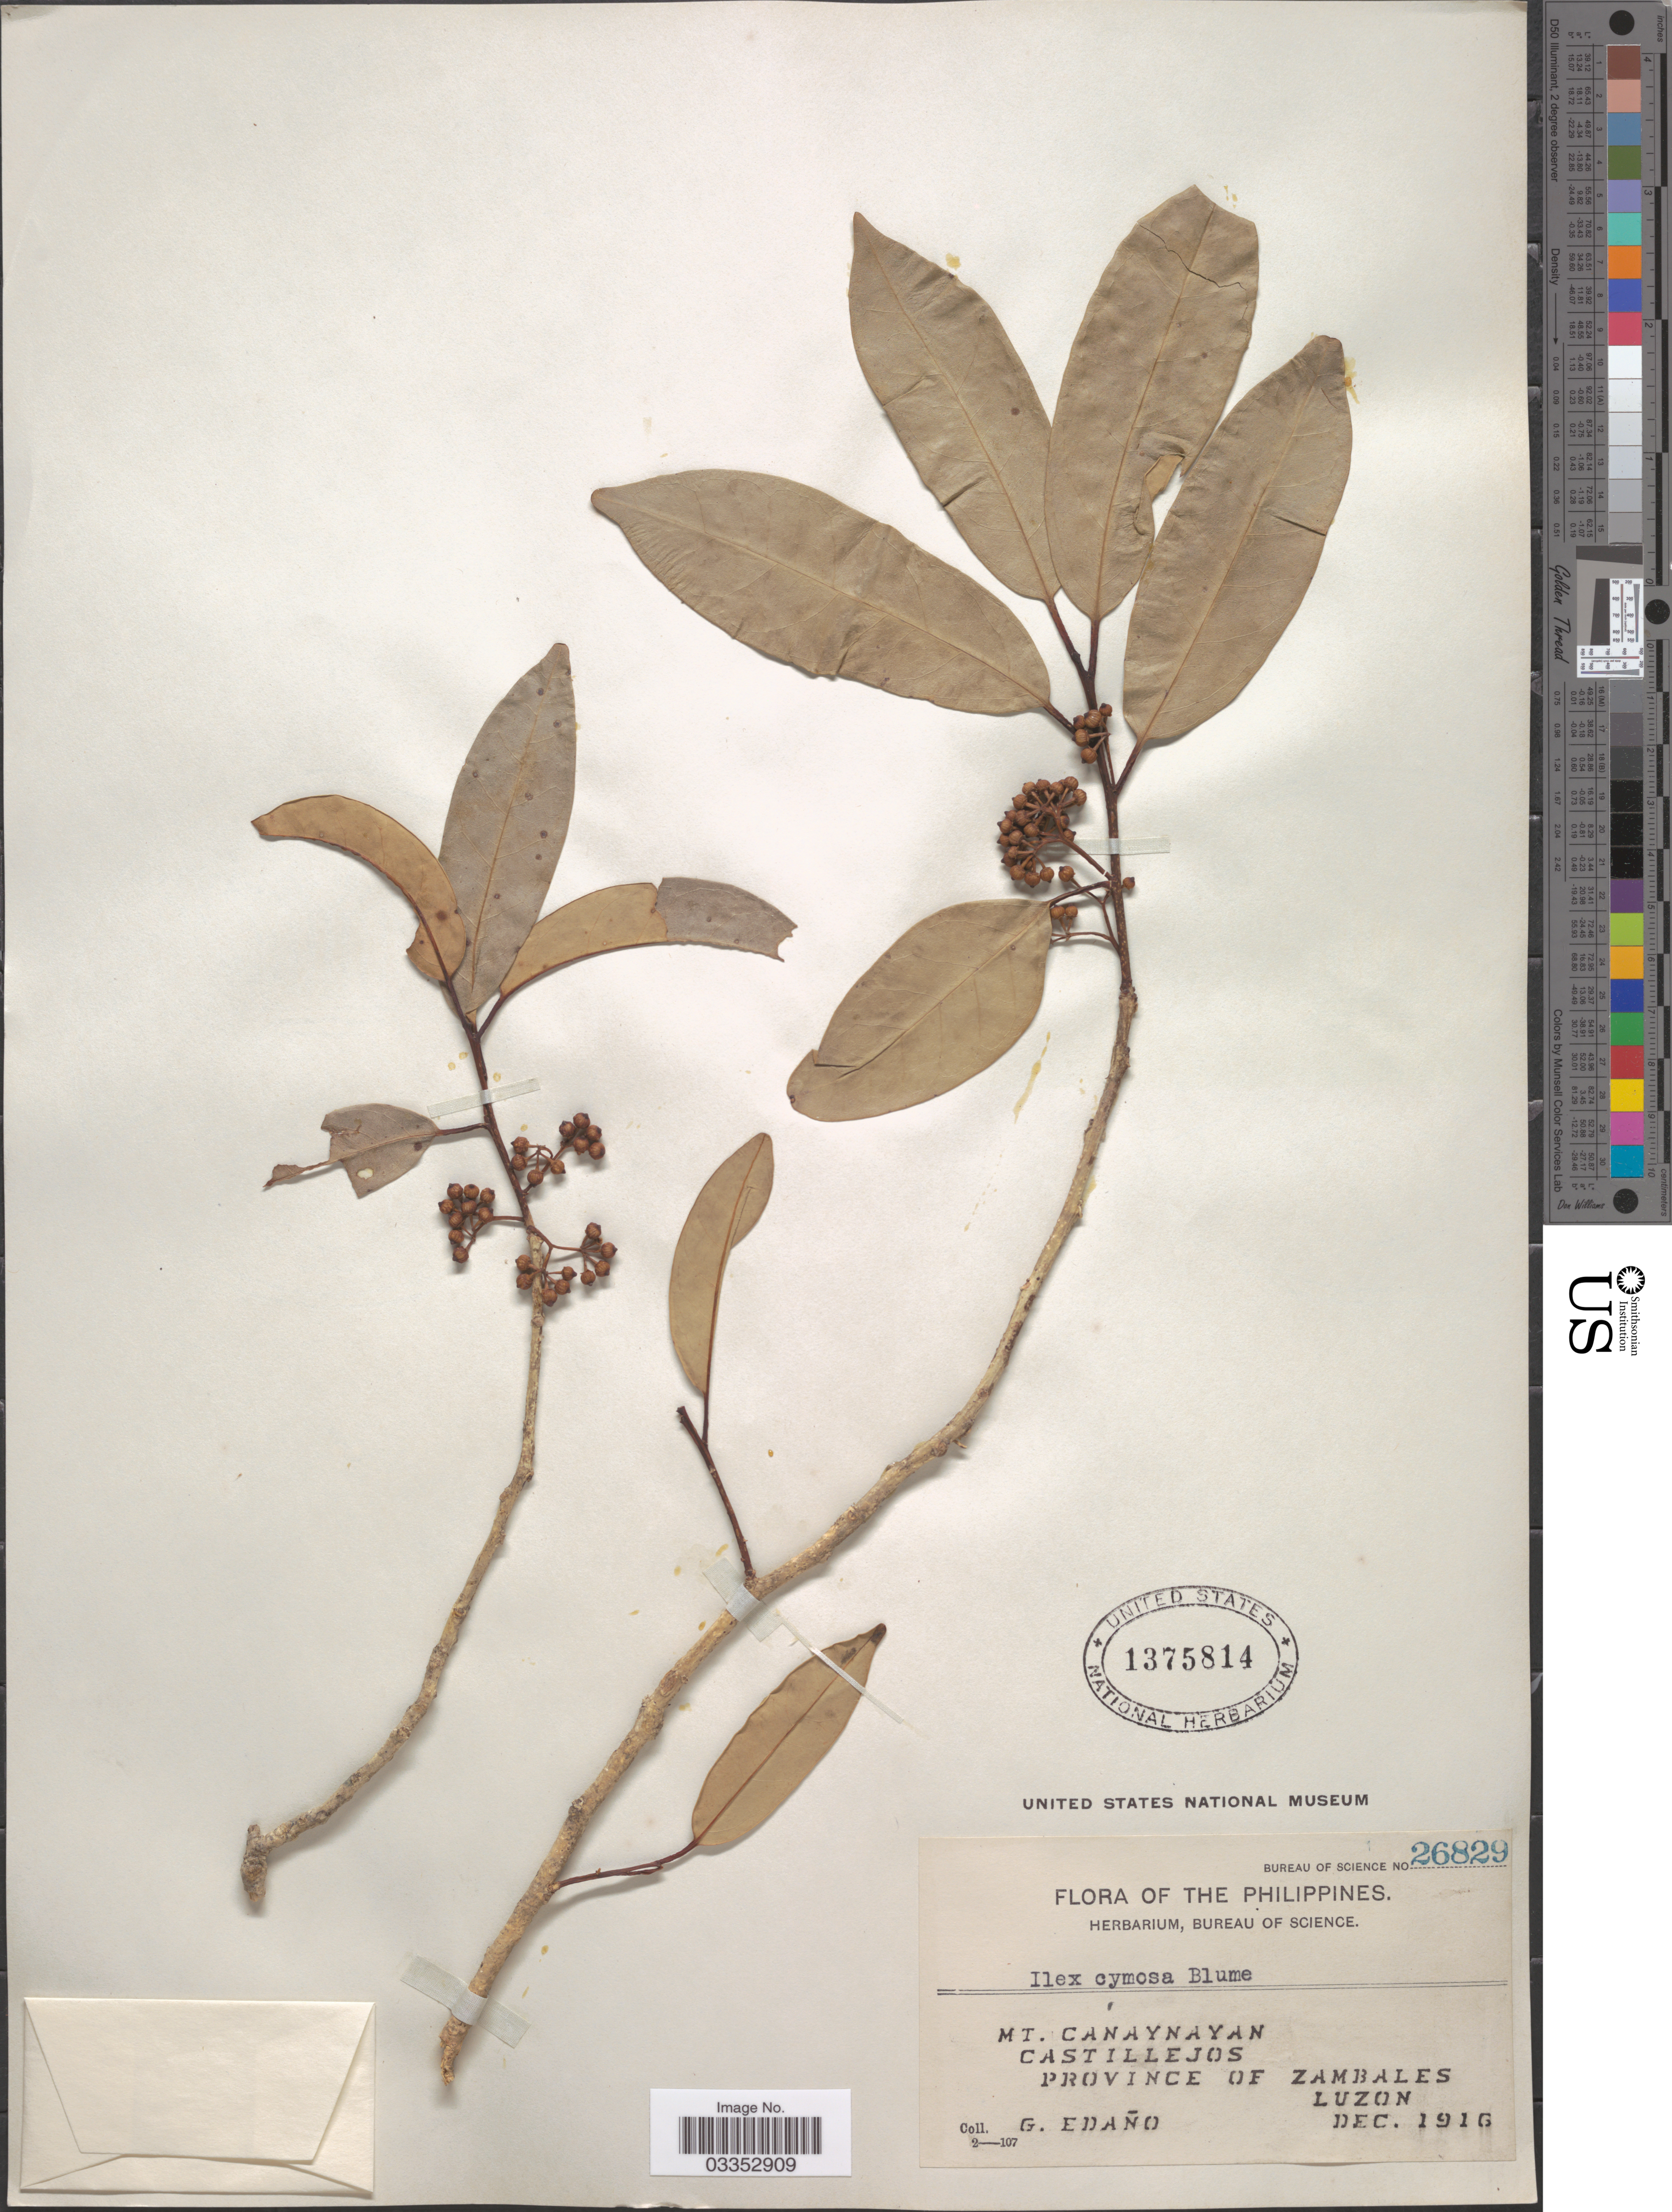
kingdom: Plantae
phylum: Tracheophyta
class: Magnoliopsida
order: Aquifoliales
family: Aquifoliaceae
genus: Ilex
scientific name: Ilex cymosa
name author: Blume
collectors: G. Edaño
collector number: Bureau of Science 26829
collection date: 1916-12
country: Philippines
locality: Mt. Canaynayan, Castellejos, Province of Zambales, Luzon.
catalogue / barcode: US 1375814